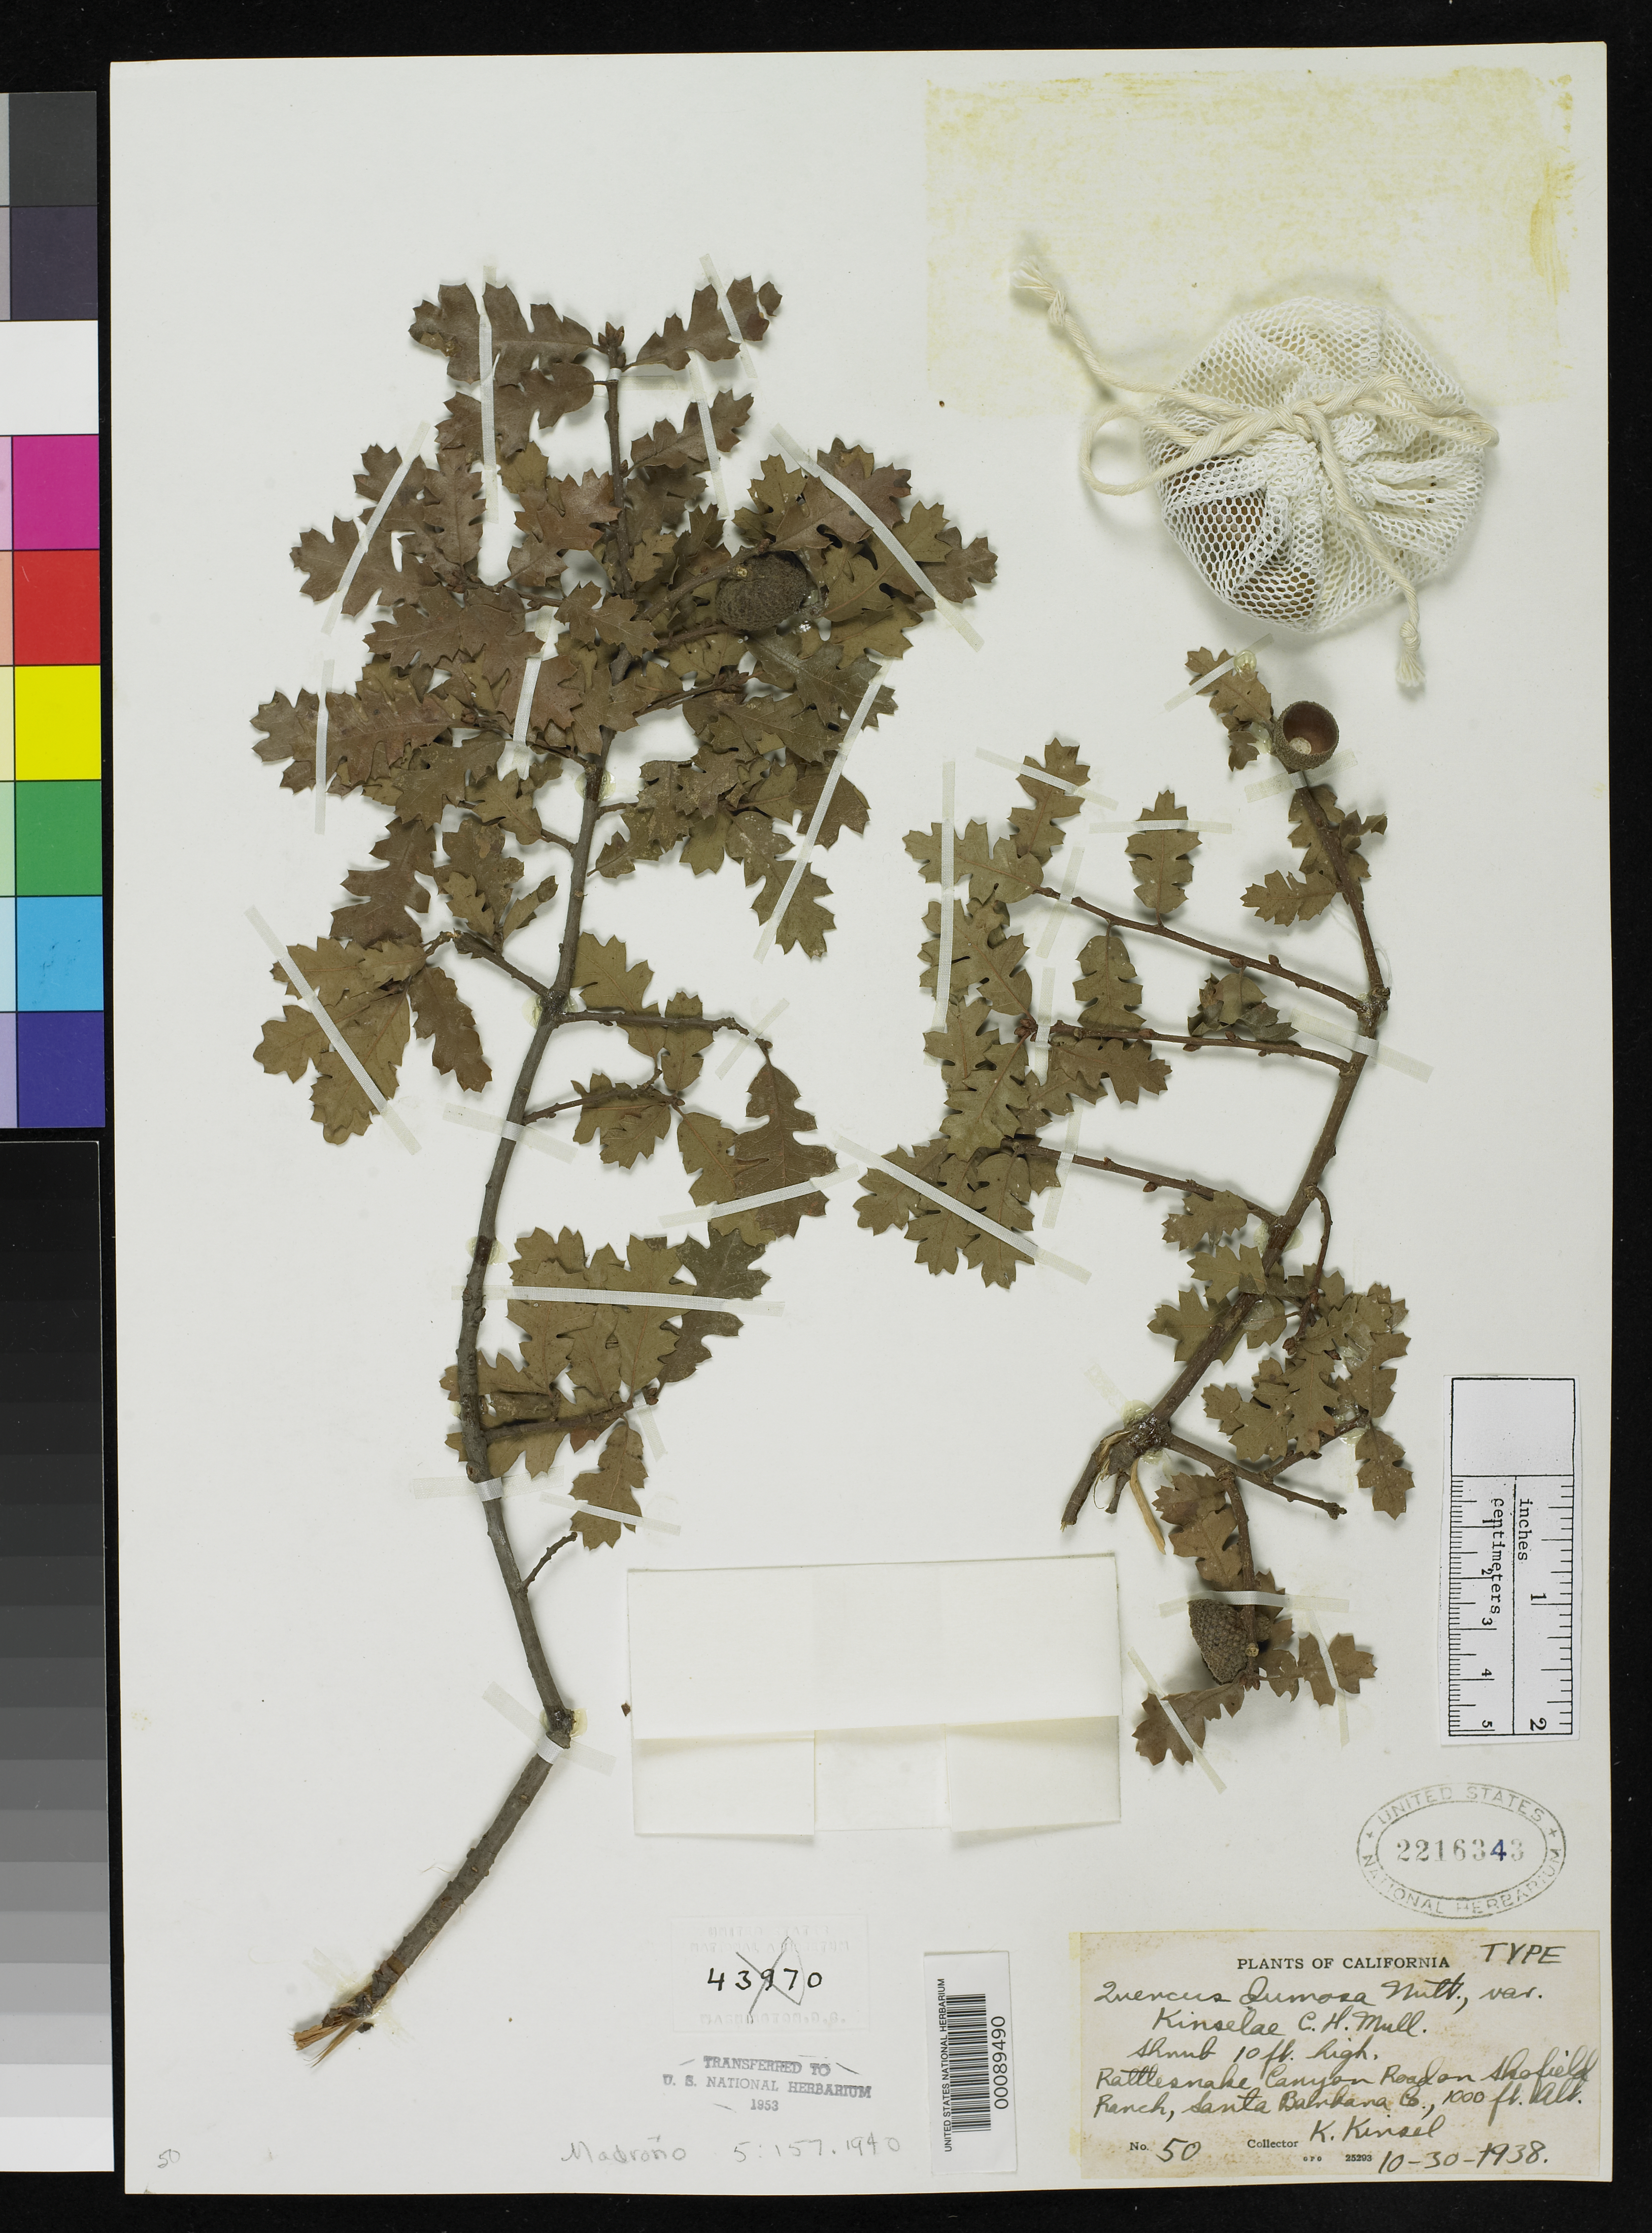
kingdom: Plantae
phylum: Tracheophyta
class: Magnoliopsida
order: Fagales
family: Fagaceae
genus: Quercus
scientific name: Quercus dumosa var. kinselae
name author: C.H. Mull.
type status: Isotype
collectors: K. Kinsel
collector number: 50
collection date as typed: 30 Oct 1938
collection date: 1938-10-30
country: United States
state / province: California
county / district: Santa Barbara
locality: Rattlesnake Canyon road, Santa Barbara.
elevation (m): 305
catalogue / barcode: US 2216343